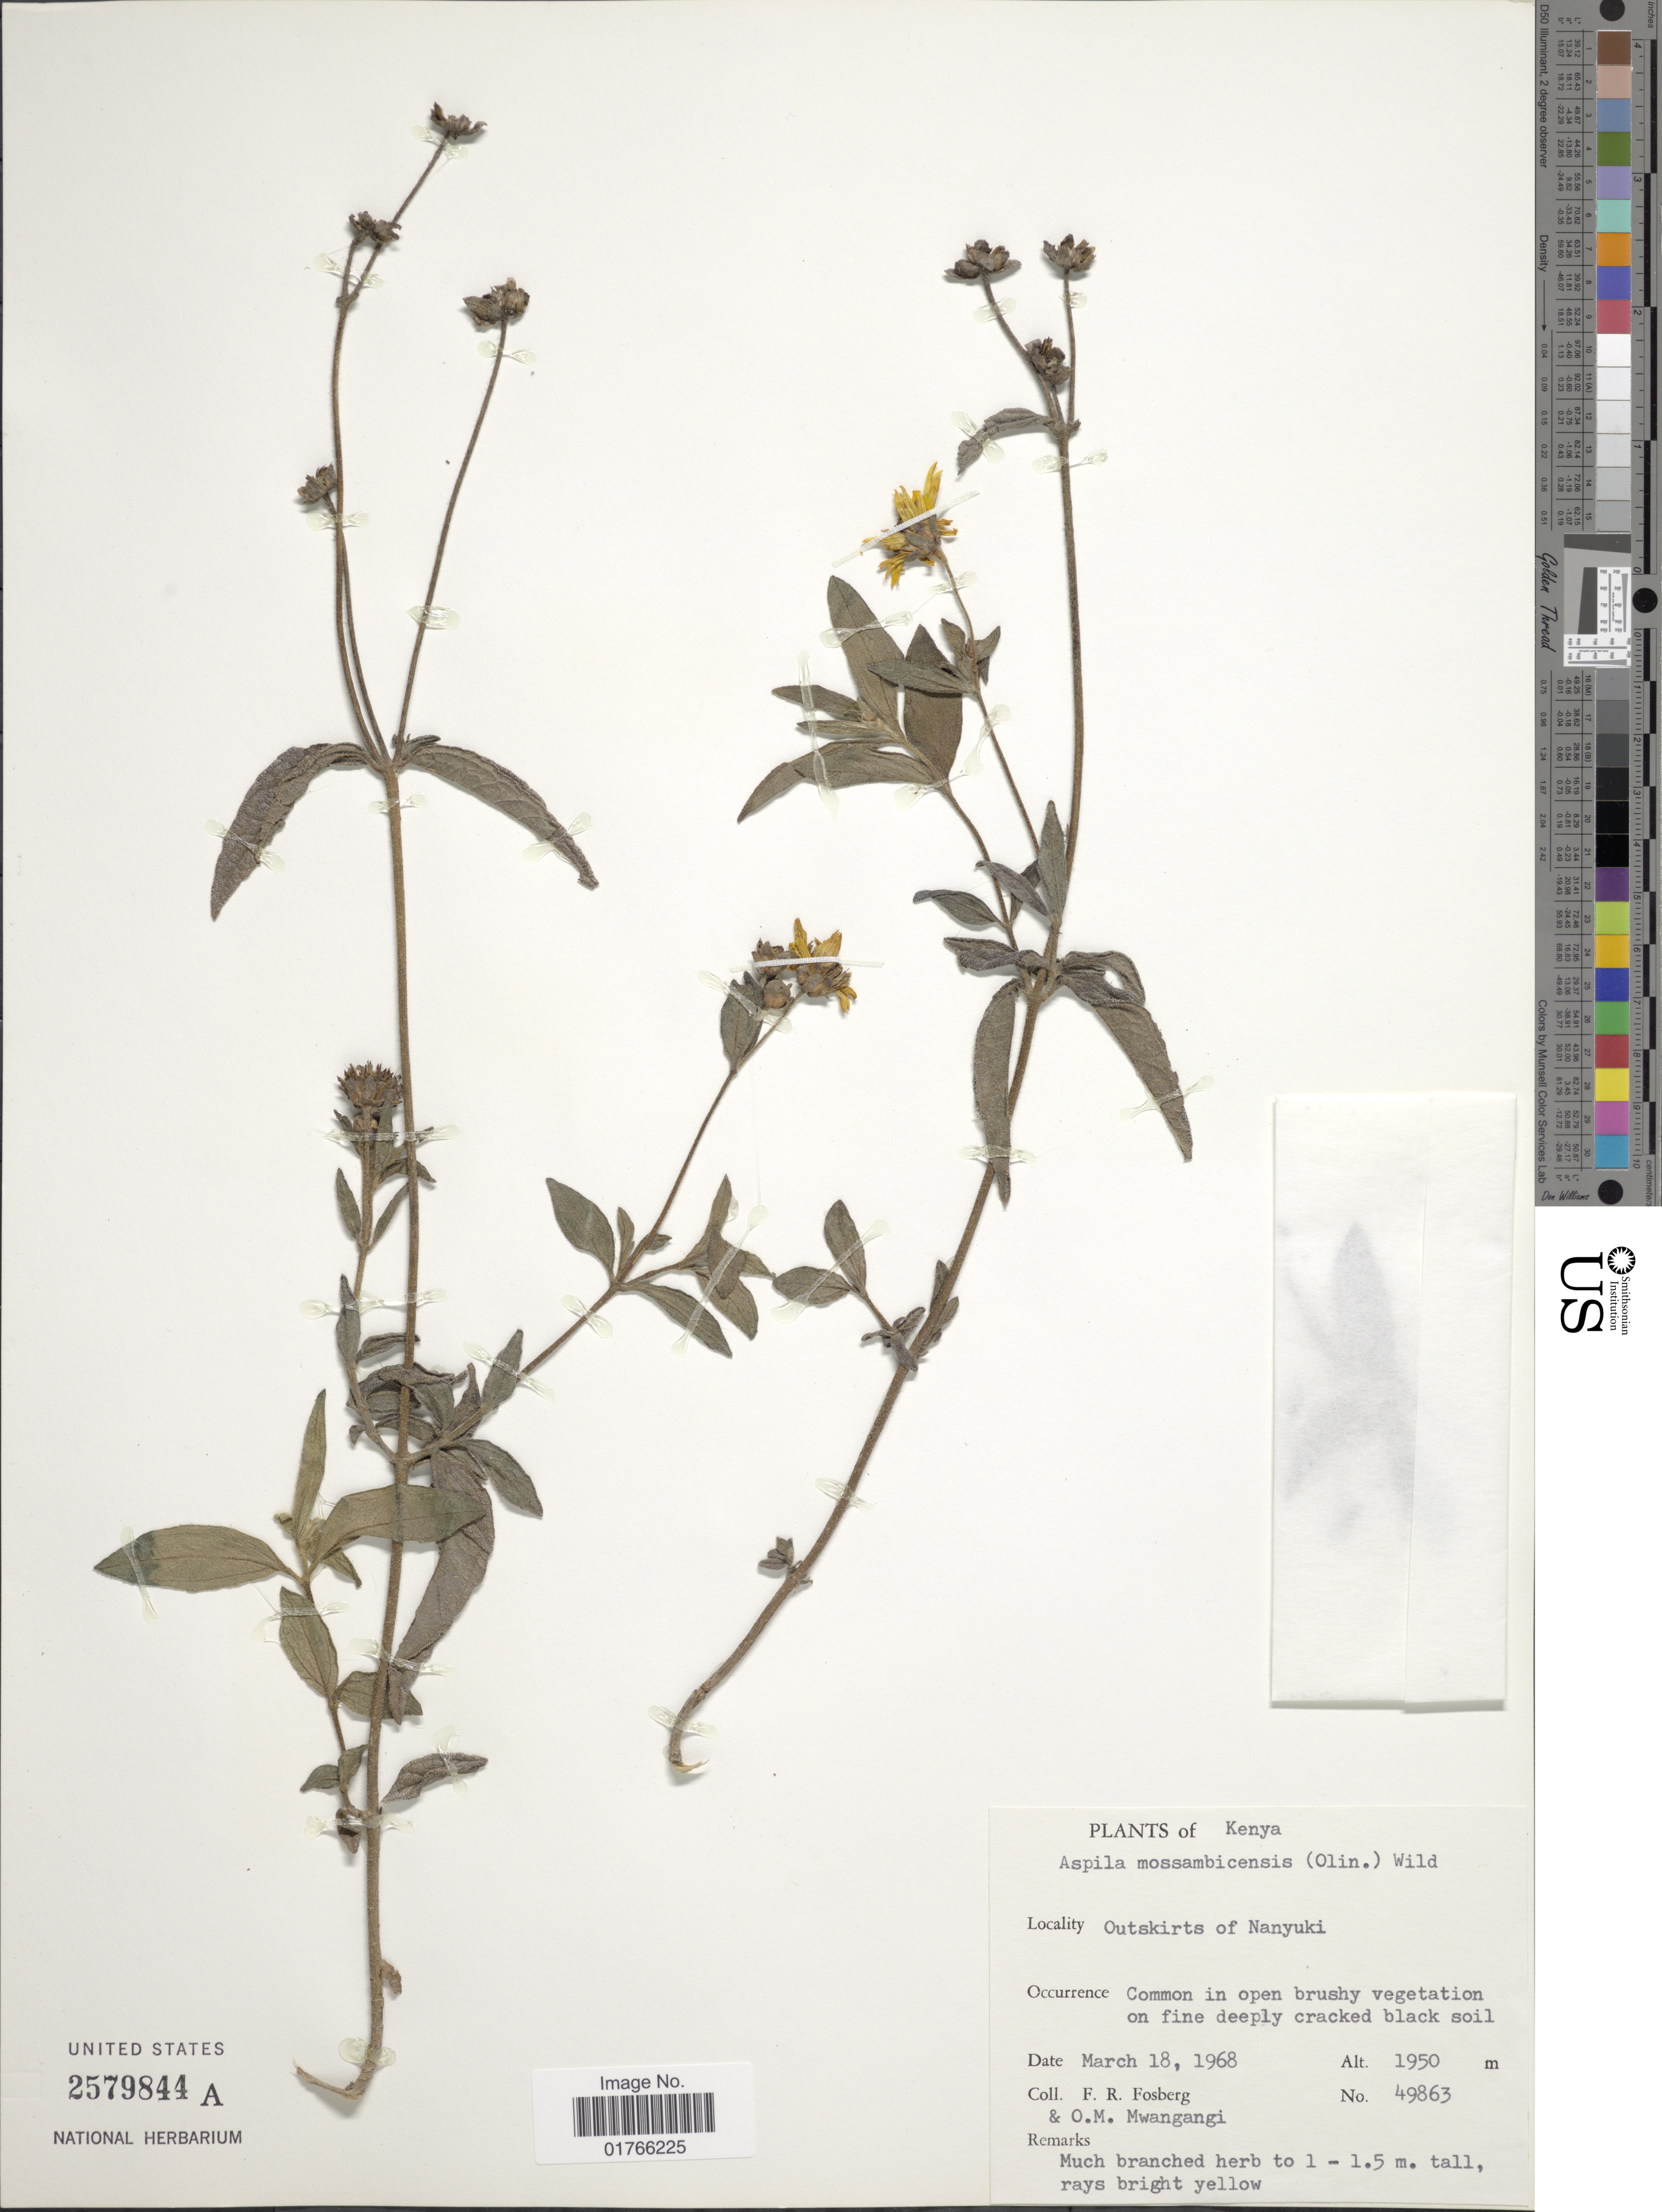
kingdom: Plantae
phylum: Tracheophyta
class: Magnoliopsida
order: Asterales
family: Asteraceae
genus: Aspilia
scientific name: Aspilia mossambicensis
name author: (Oliv.) Wild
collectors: F. R. Fosberg & O. M. Mwangangi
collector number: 49863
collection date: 1968-03-18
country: Kenya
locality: Outskirts of Nanyuki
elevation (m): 1950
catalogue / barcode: US 2579844A